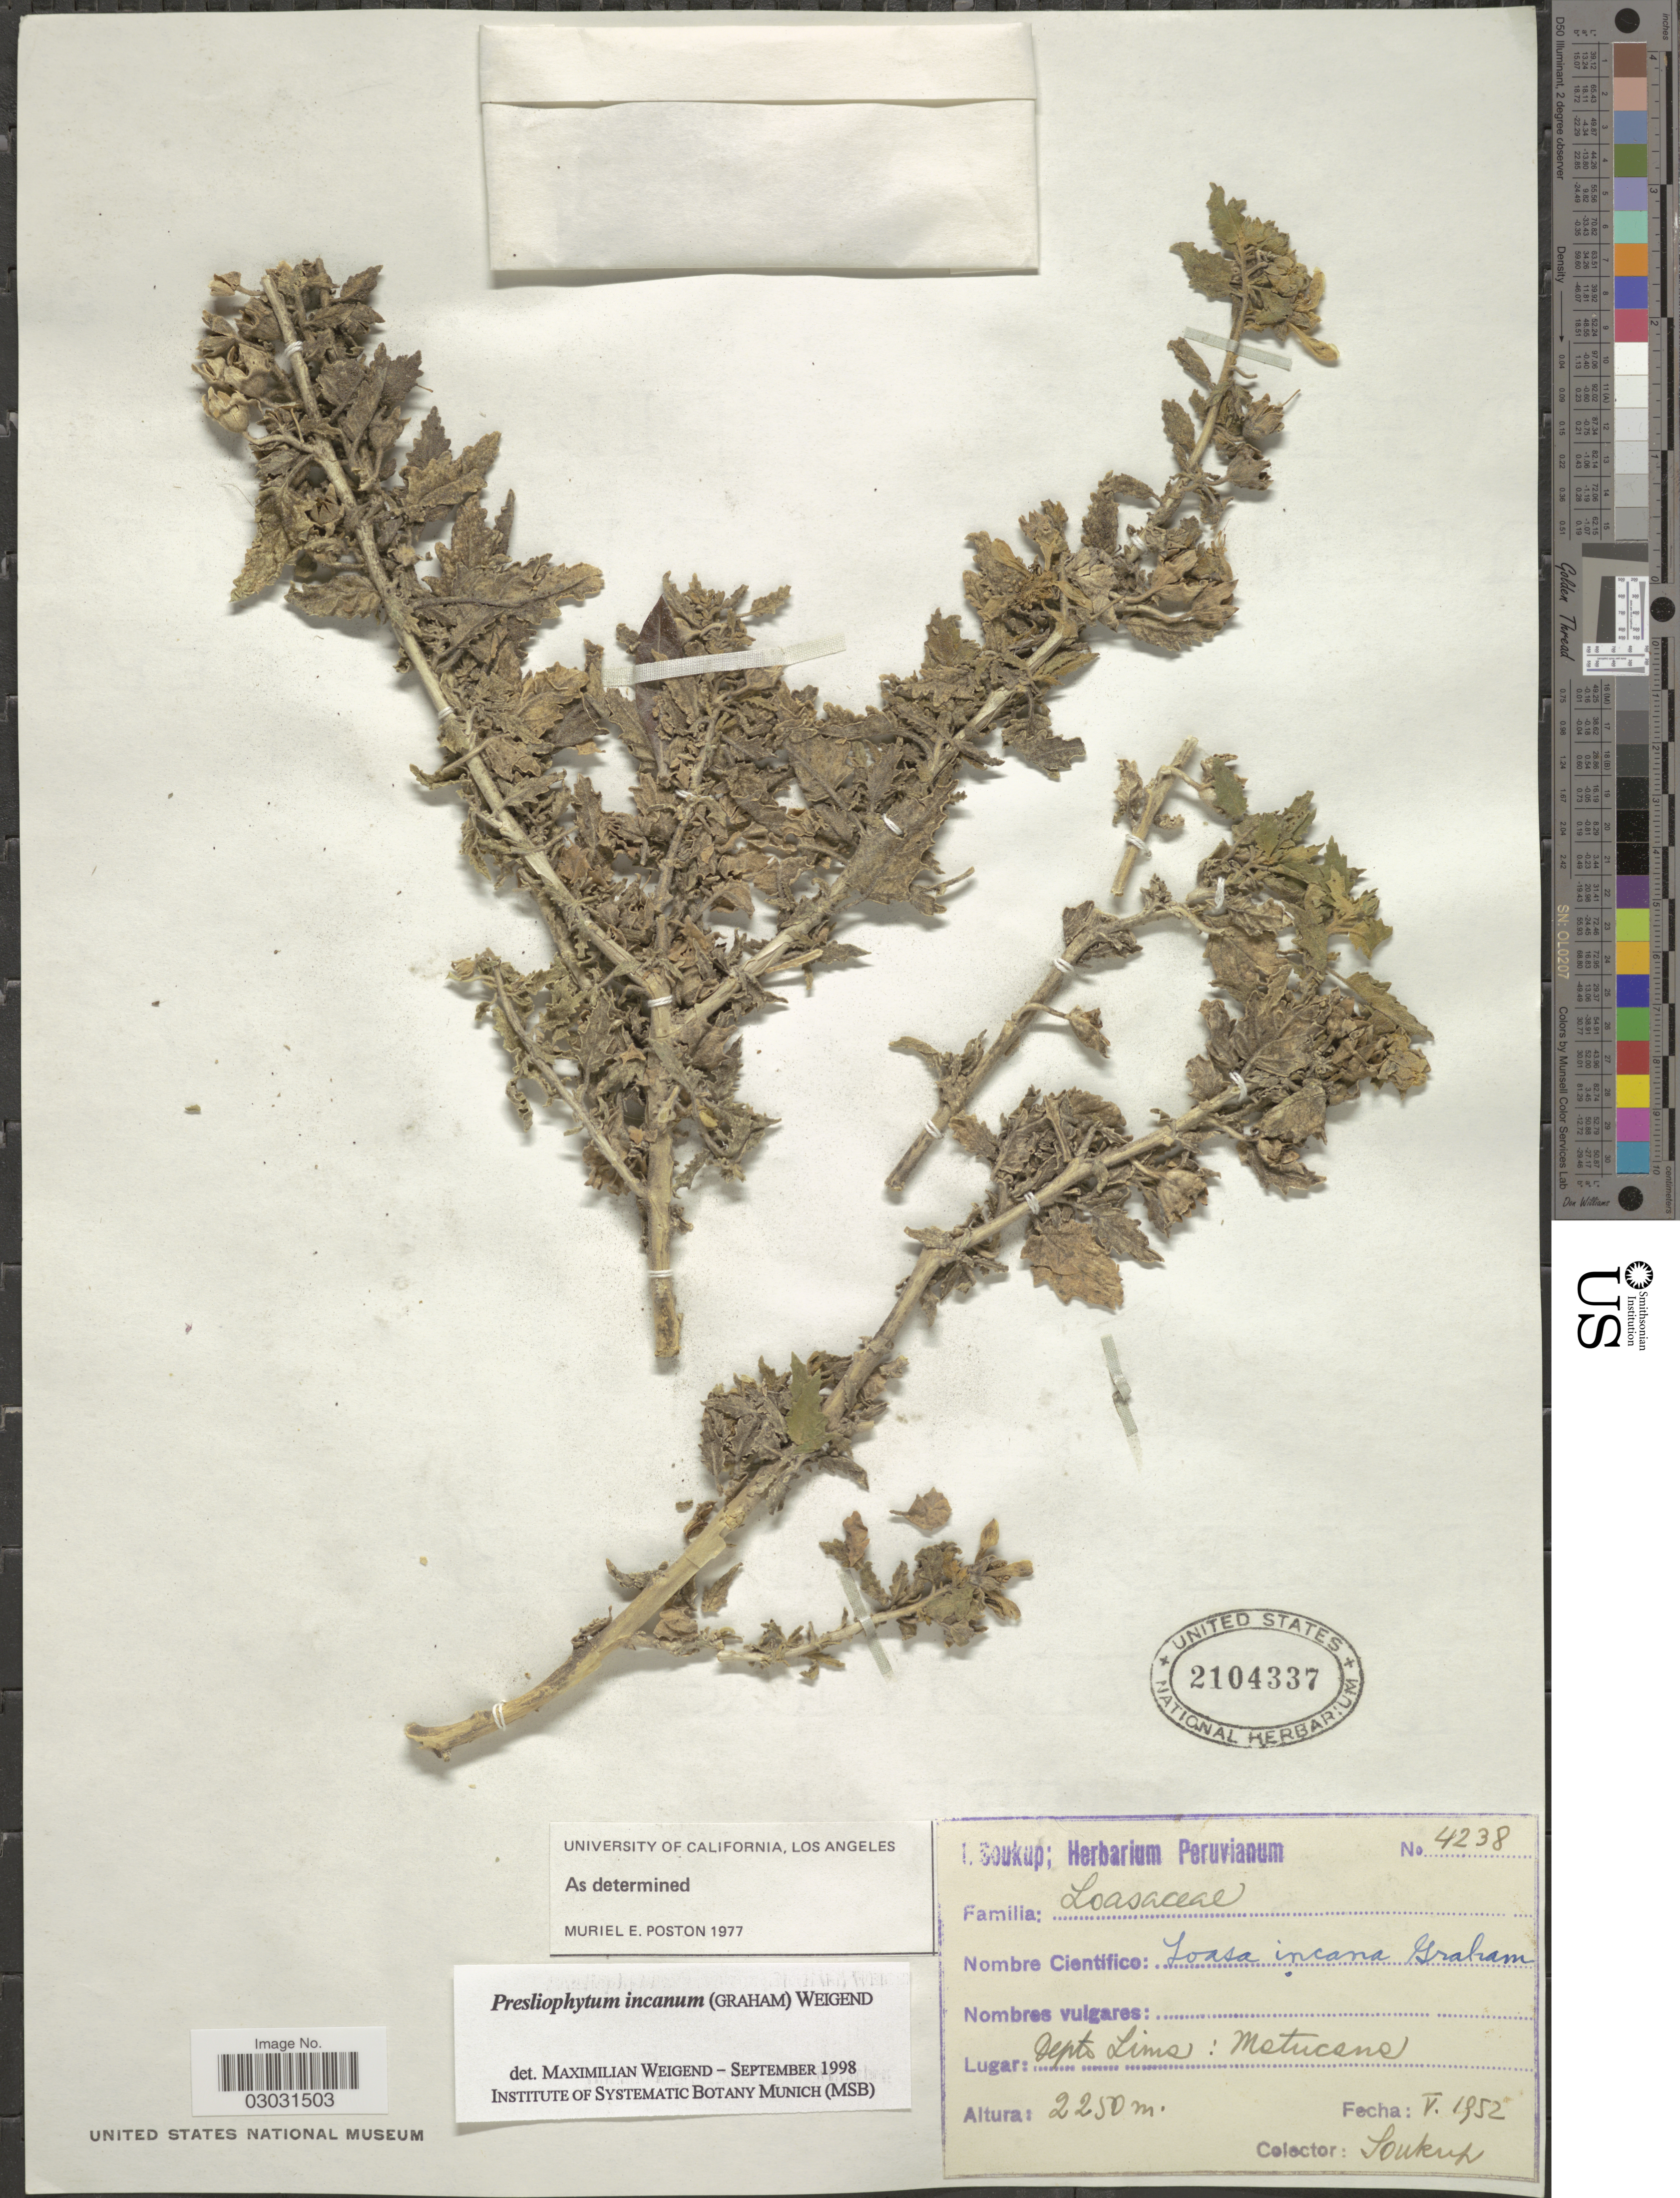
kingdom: Plantae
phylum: Tracheophyta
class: Magnoliopsida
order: Cornales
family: Loasaceae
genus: Presliophytum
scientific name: Presliophytum incanum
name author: (Graham) Weigand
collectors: J. Soukup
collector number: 4238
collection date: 1952-05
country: Peru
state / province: Lima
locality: Depto Lima: Matucana.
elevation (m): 2250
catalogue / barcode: US 2104337